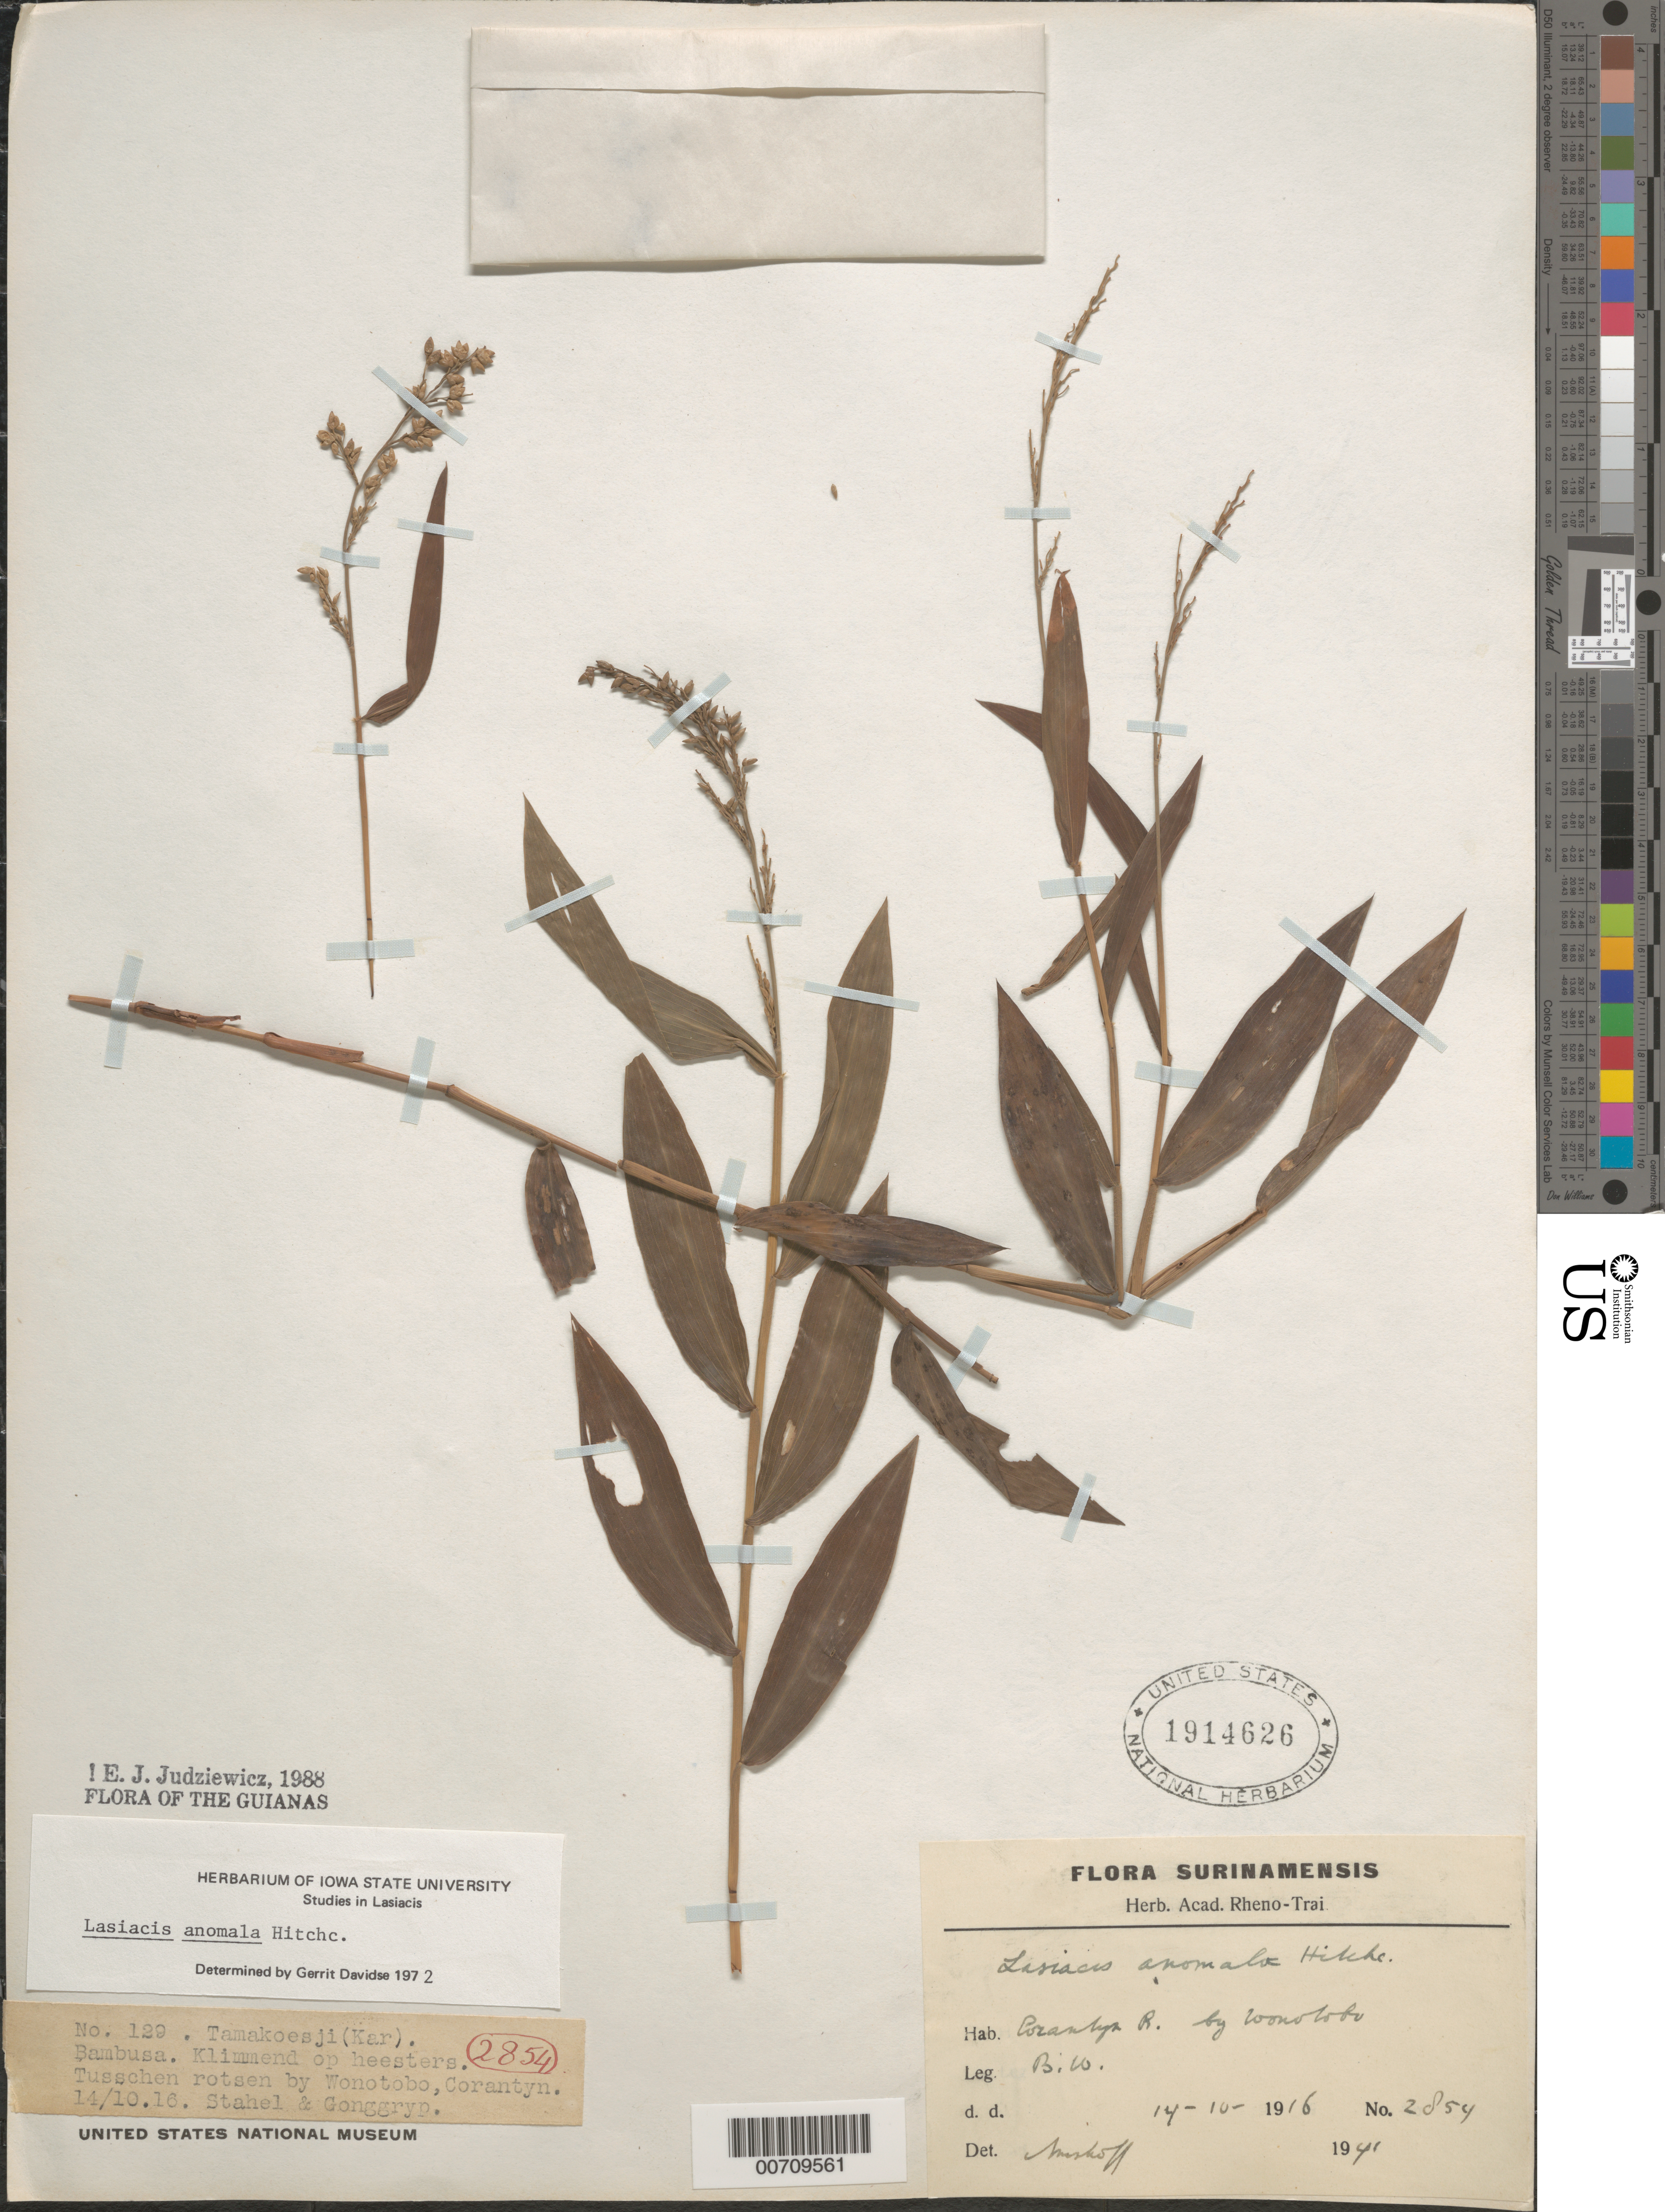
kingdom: Plantae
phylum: Tracheophyta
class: Liliopsida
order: Poales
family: Poaceae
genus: Lasiacis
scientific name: Lasiacis anomala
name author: Hitchc.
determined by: Davidse, Gerrit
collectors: G. Stahel & J. Gonggrijp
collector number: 2854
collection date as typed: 14-Oct-16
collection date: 1916-10-14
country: Suriname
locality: Tamakoesji (Kar). Tusschen rotsen by Wonotobo, Corantyn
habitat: Bamboo climbing up shrubs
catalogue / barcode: US 1914626